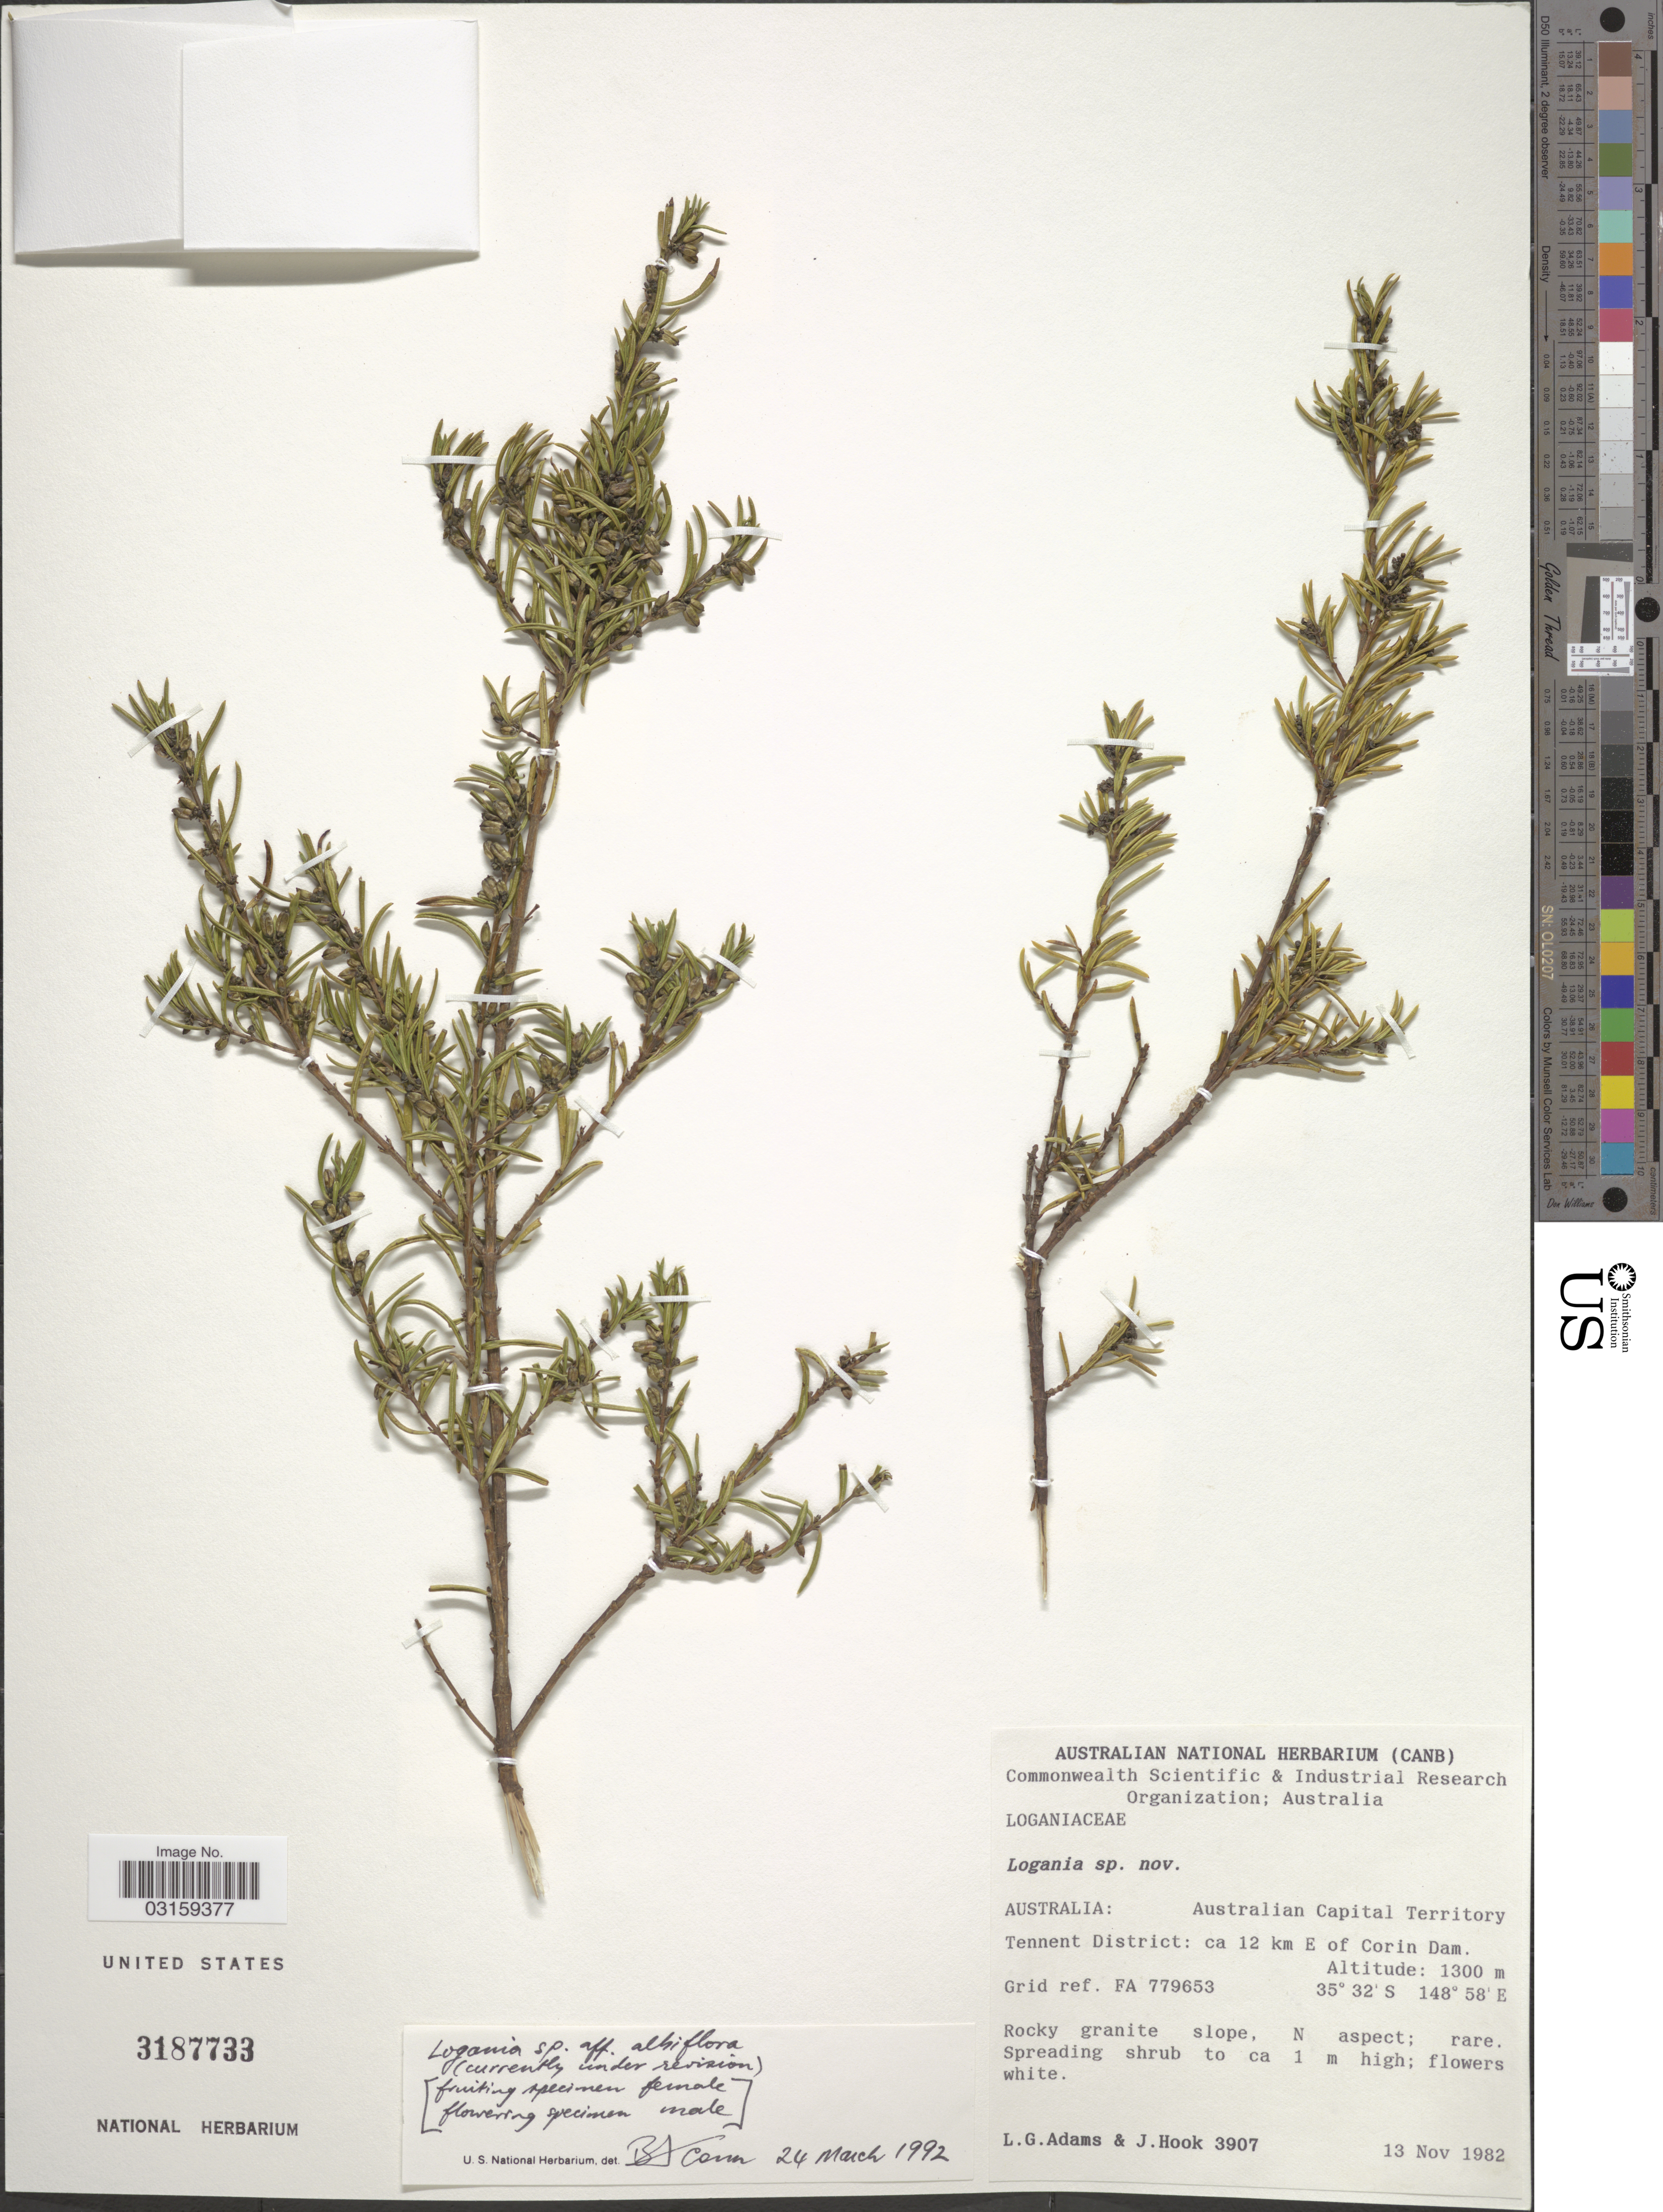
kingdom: Plantae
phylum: Tracheophyta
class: Magnoliopsida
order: Gentianales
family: Loganiaceae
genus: Logania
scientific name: Logania albiflora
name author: (Andrews) Druce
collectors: L. G. Adams & J. D. Hooker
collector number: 3907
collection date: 1982-11-13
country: Australia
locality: Australian Capital Territory. Tennent District: ca 12 km E of Corin Dam. Grid ref. FA779653.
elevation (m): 1300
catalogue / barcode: US 3187733